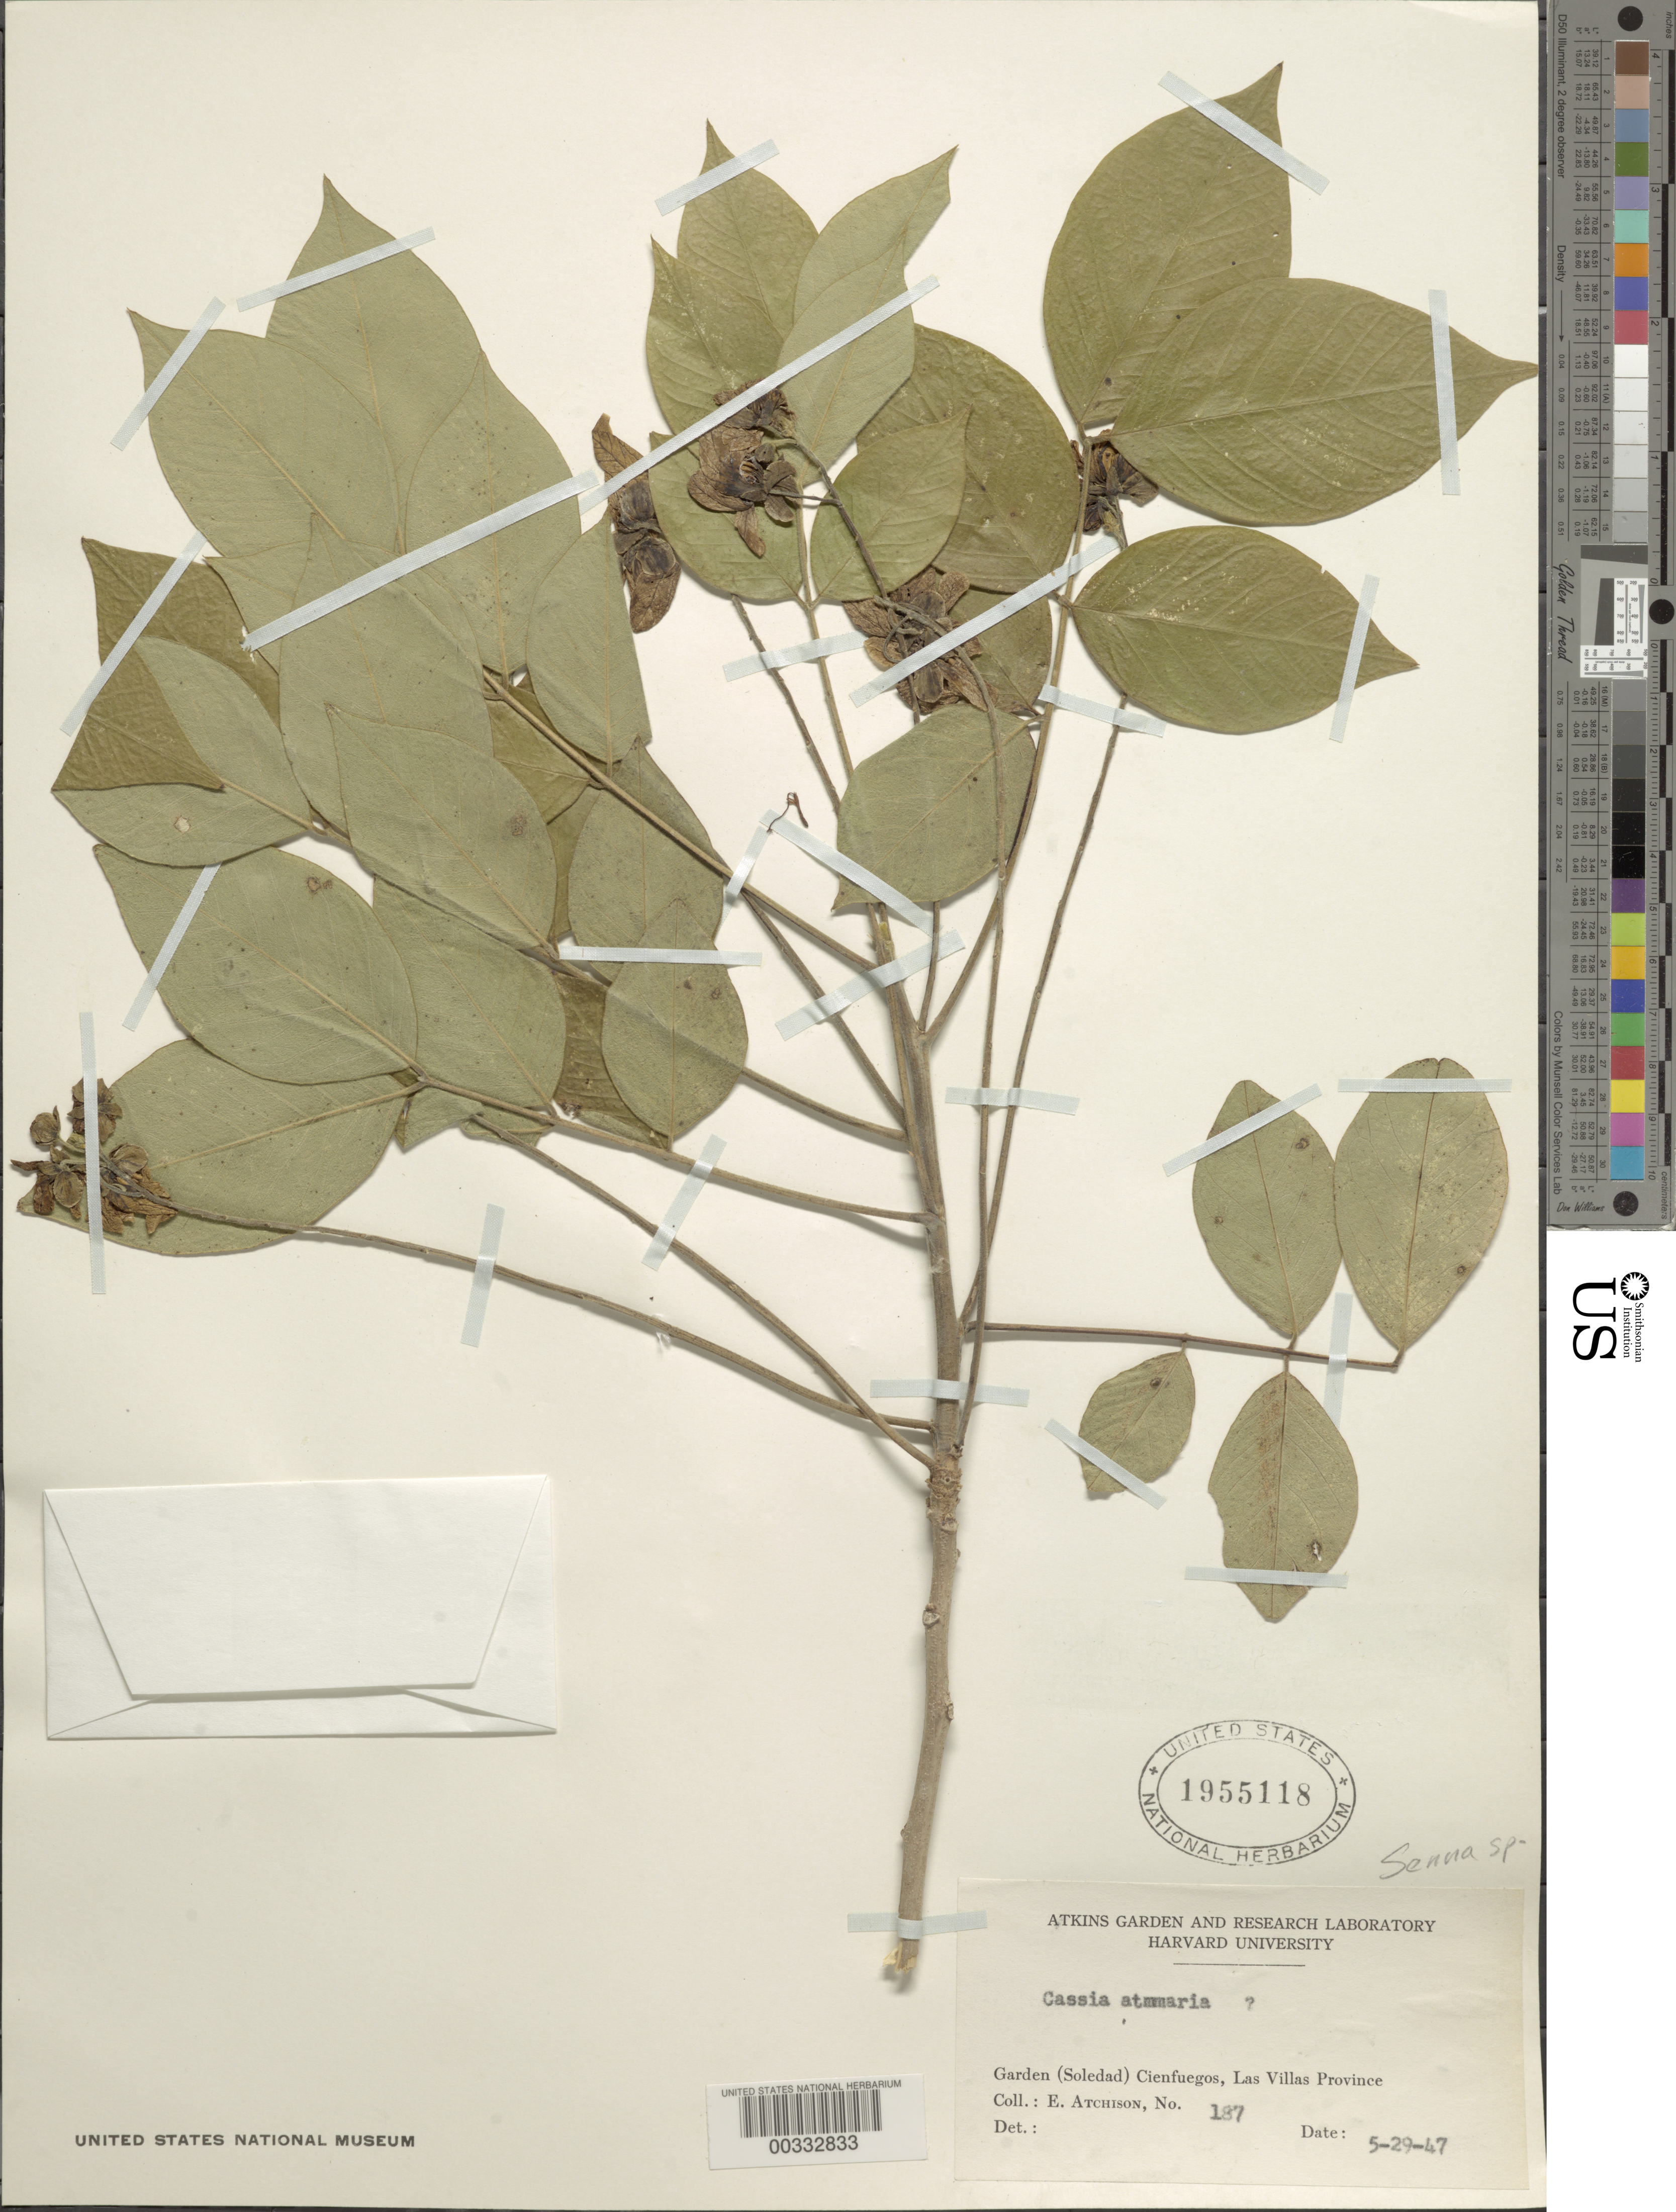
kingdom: Plantae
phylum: Tracheophyta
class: Magnoliopsida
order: Fabales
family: Fabaceae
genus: Senna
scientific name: Senna sp.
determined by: Strong, M. T., (US), Smithsonian Institution - National Museum of Natural History (UNITED STATES)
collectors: E. Atchison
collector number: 187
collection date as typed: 29 May 1947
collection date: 1947-05-29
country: Cuba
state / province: Las Villas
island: Greater Antilles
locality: Garden (soledad) cienfuegos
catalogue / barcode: US 1955118